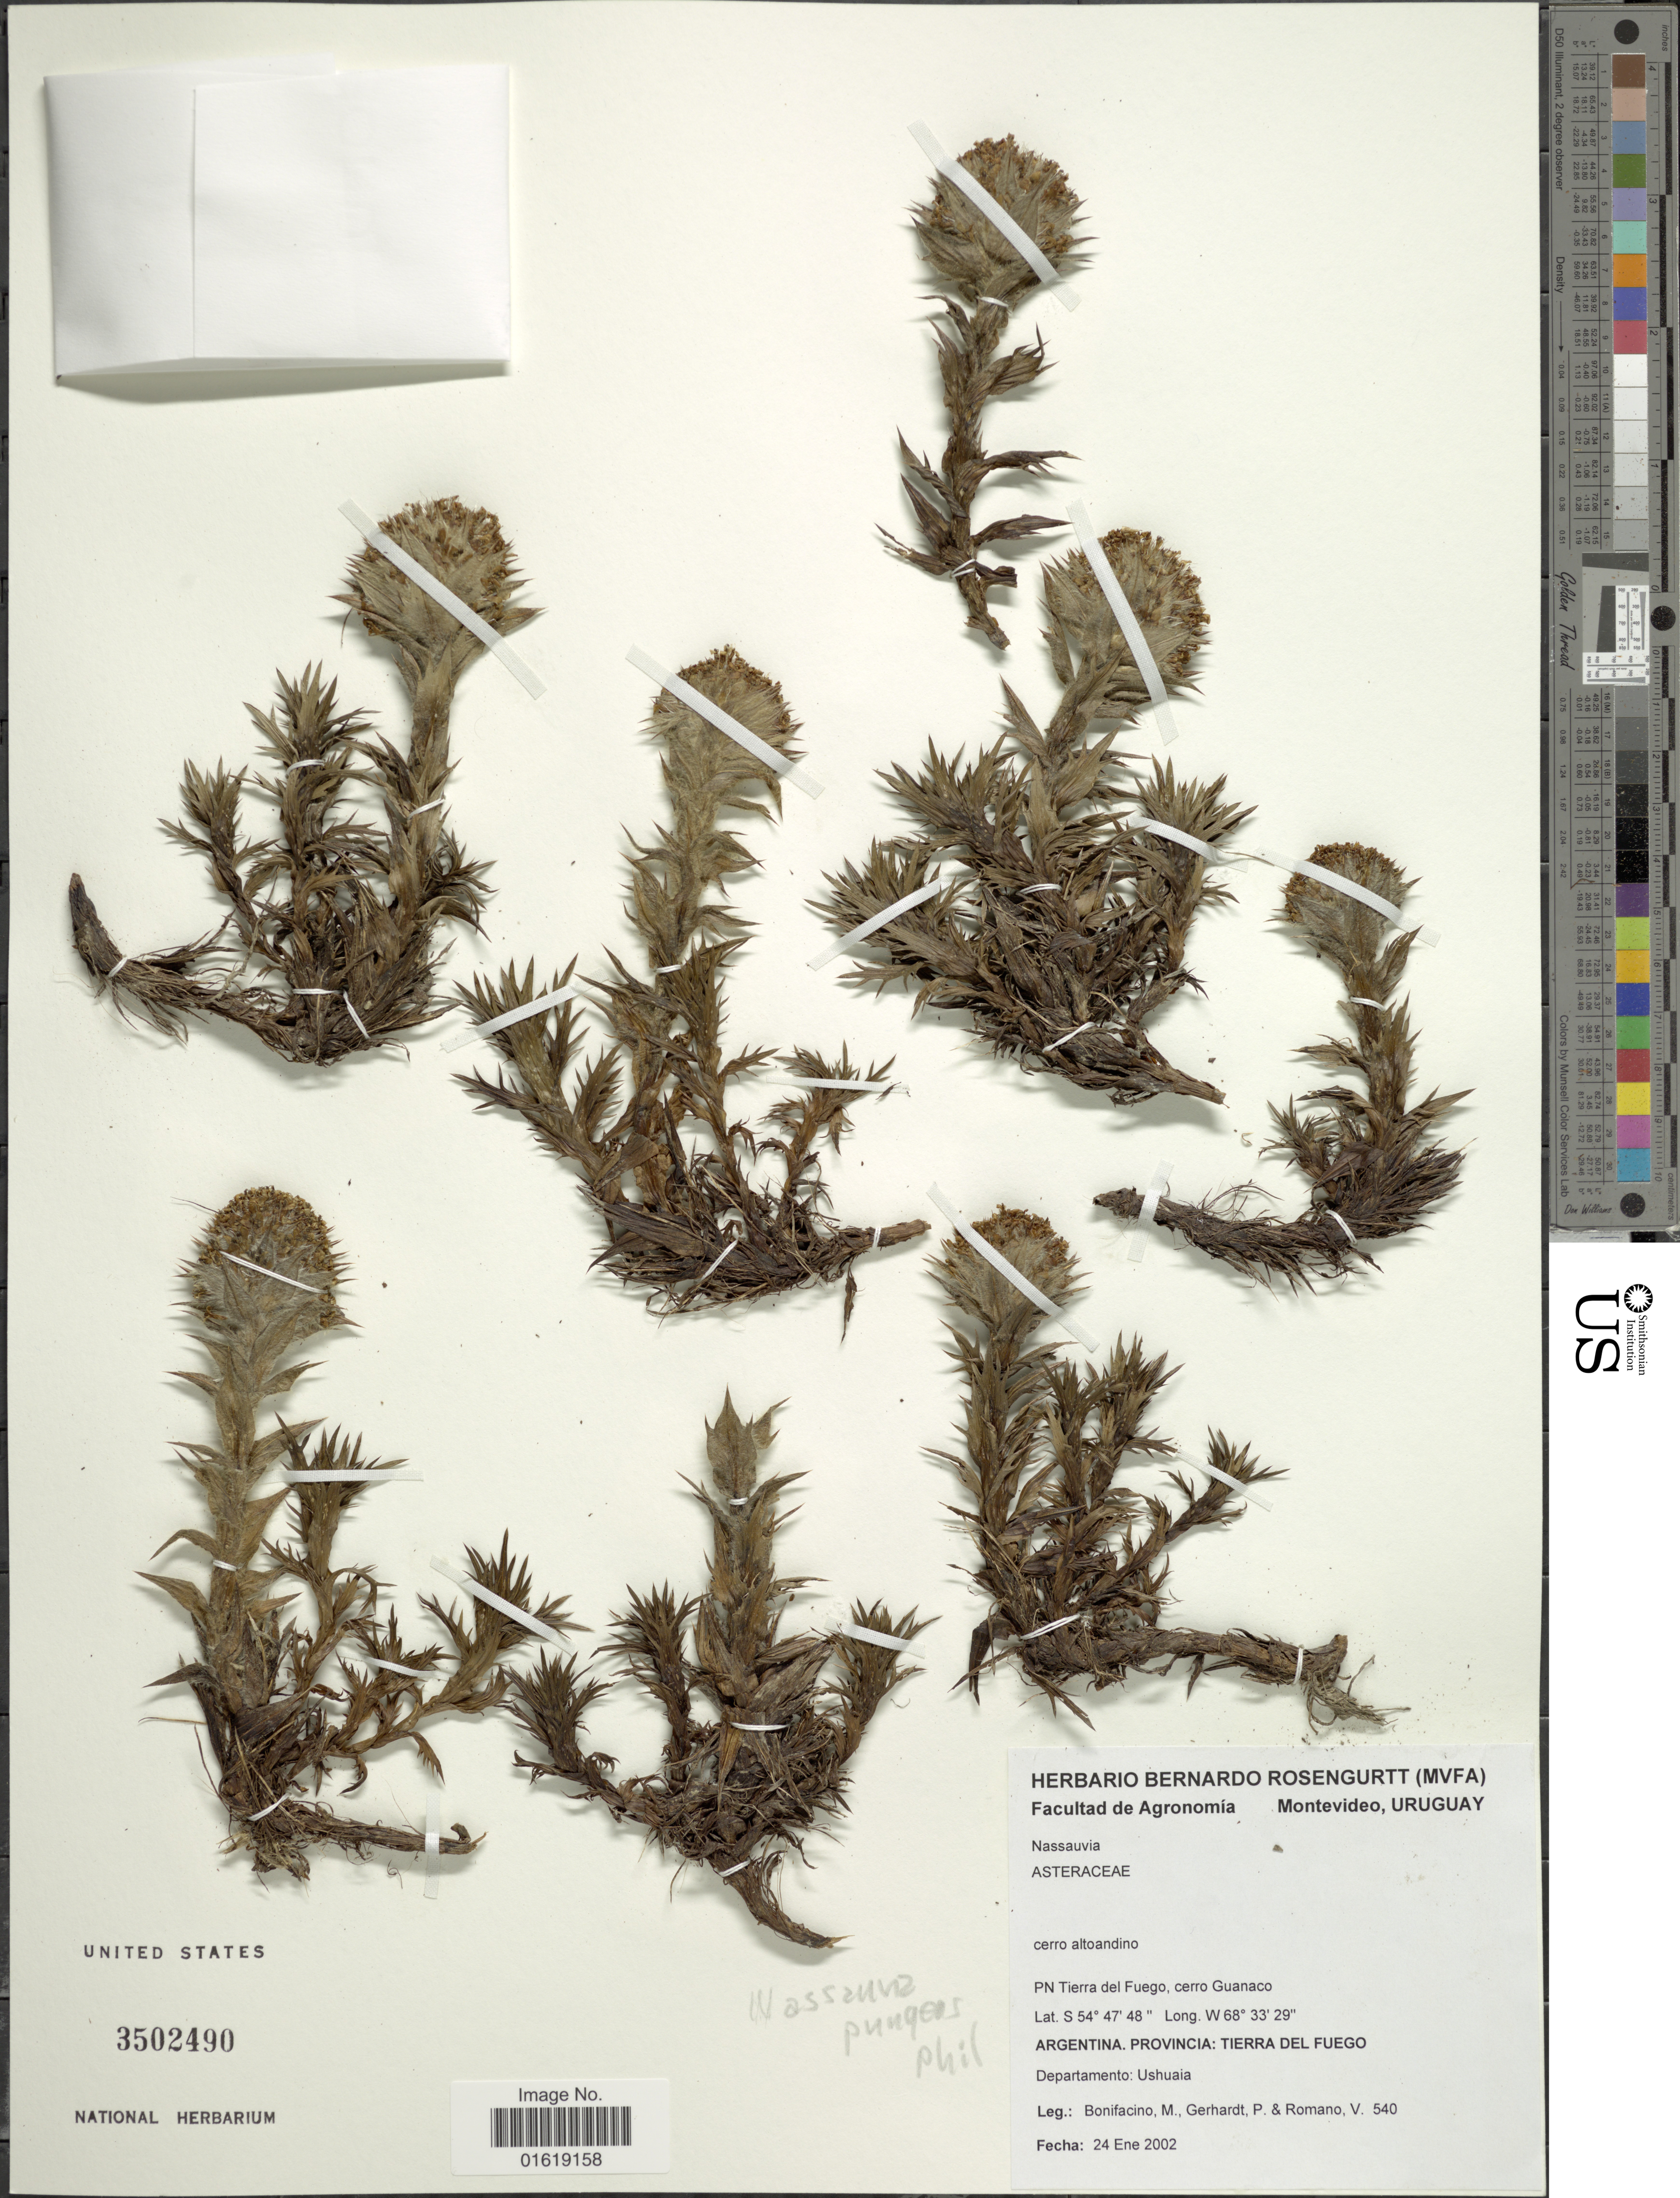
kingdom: Plantae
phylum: Tracheophyta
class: Magnoliopsida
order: Asterales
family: Asteraceae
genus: Nassauvia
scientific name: Nassauvia pyramidalis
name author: Meyen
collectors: M. Bonifacino, P. Gerhardt & V. Romano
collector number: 0540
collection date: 2002-01-24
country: Argentina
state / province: Tierra del Fuego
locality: PN Tierra del Fuego, cerro Guanaco. Departamento: Ushuaia.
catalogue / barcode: US 3502490